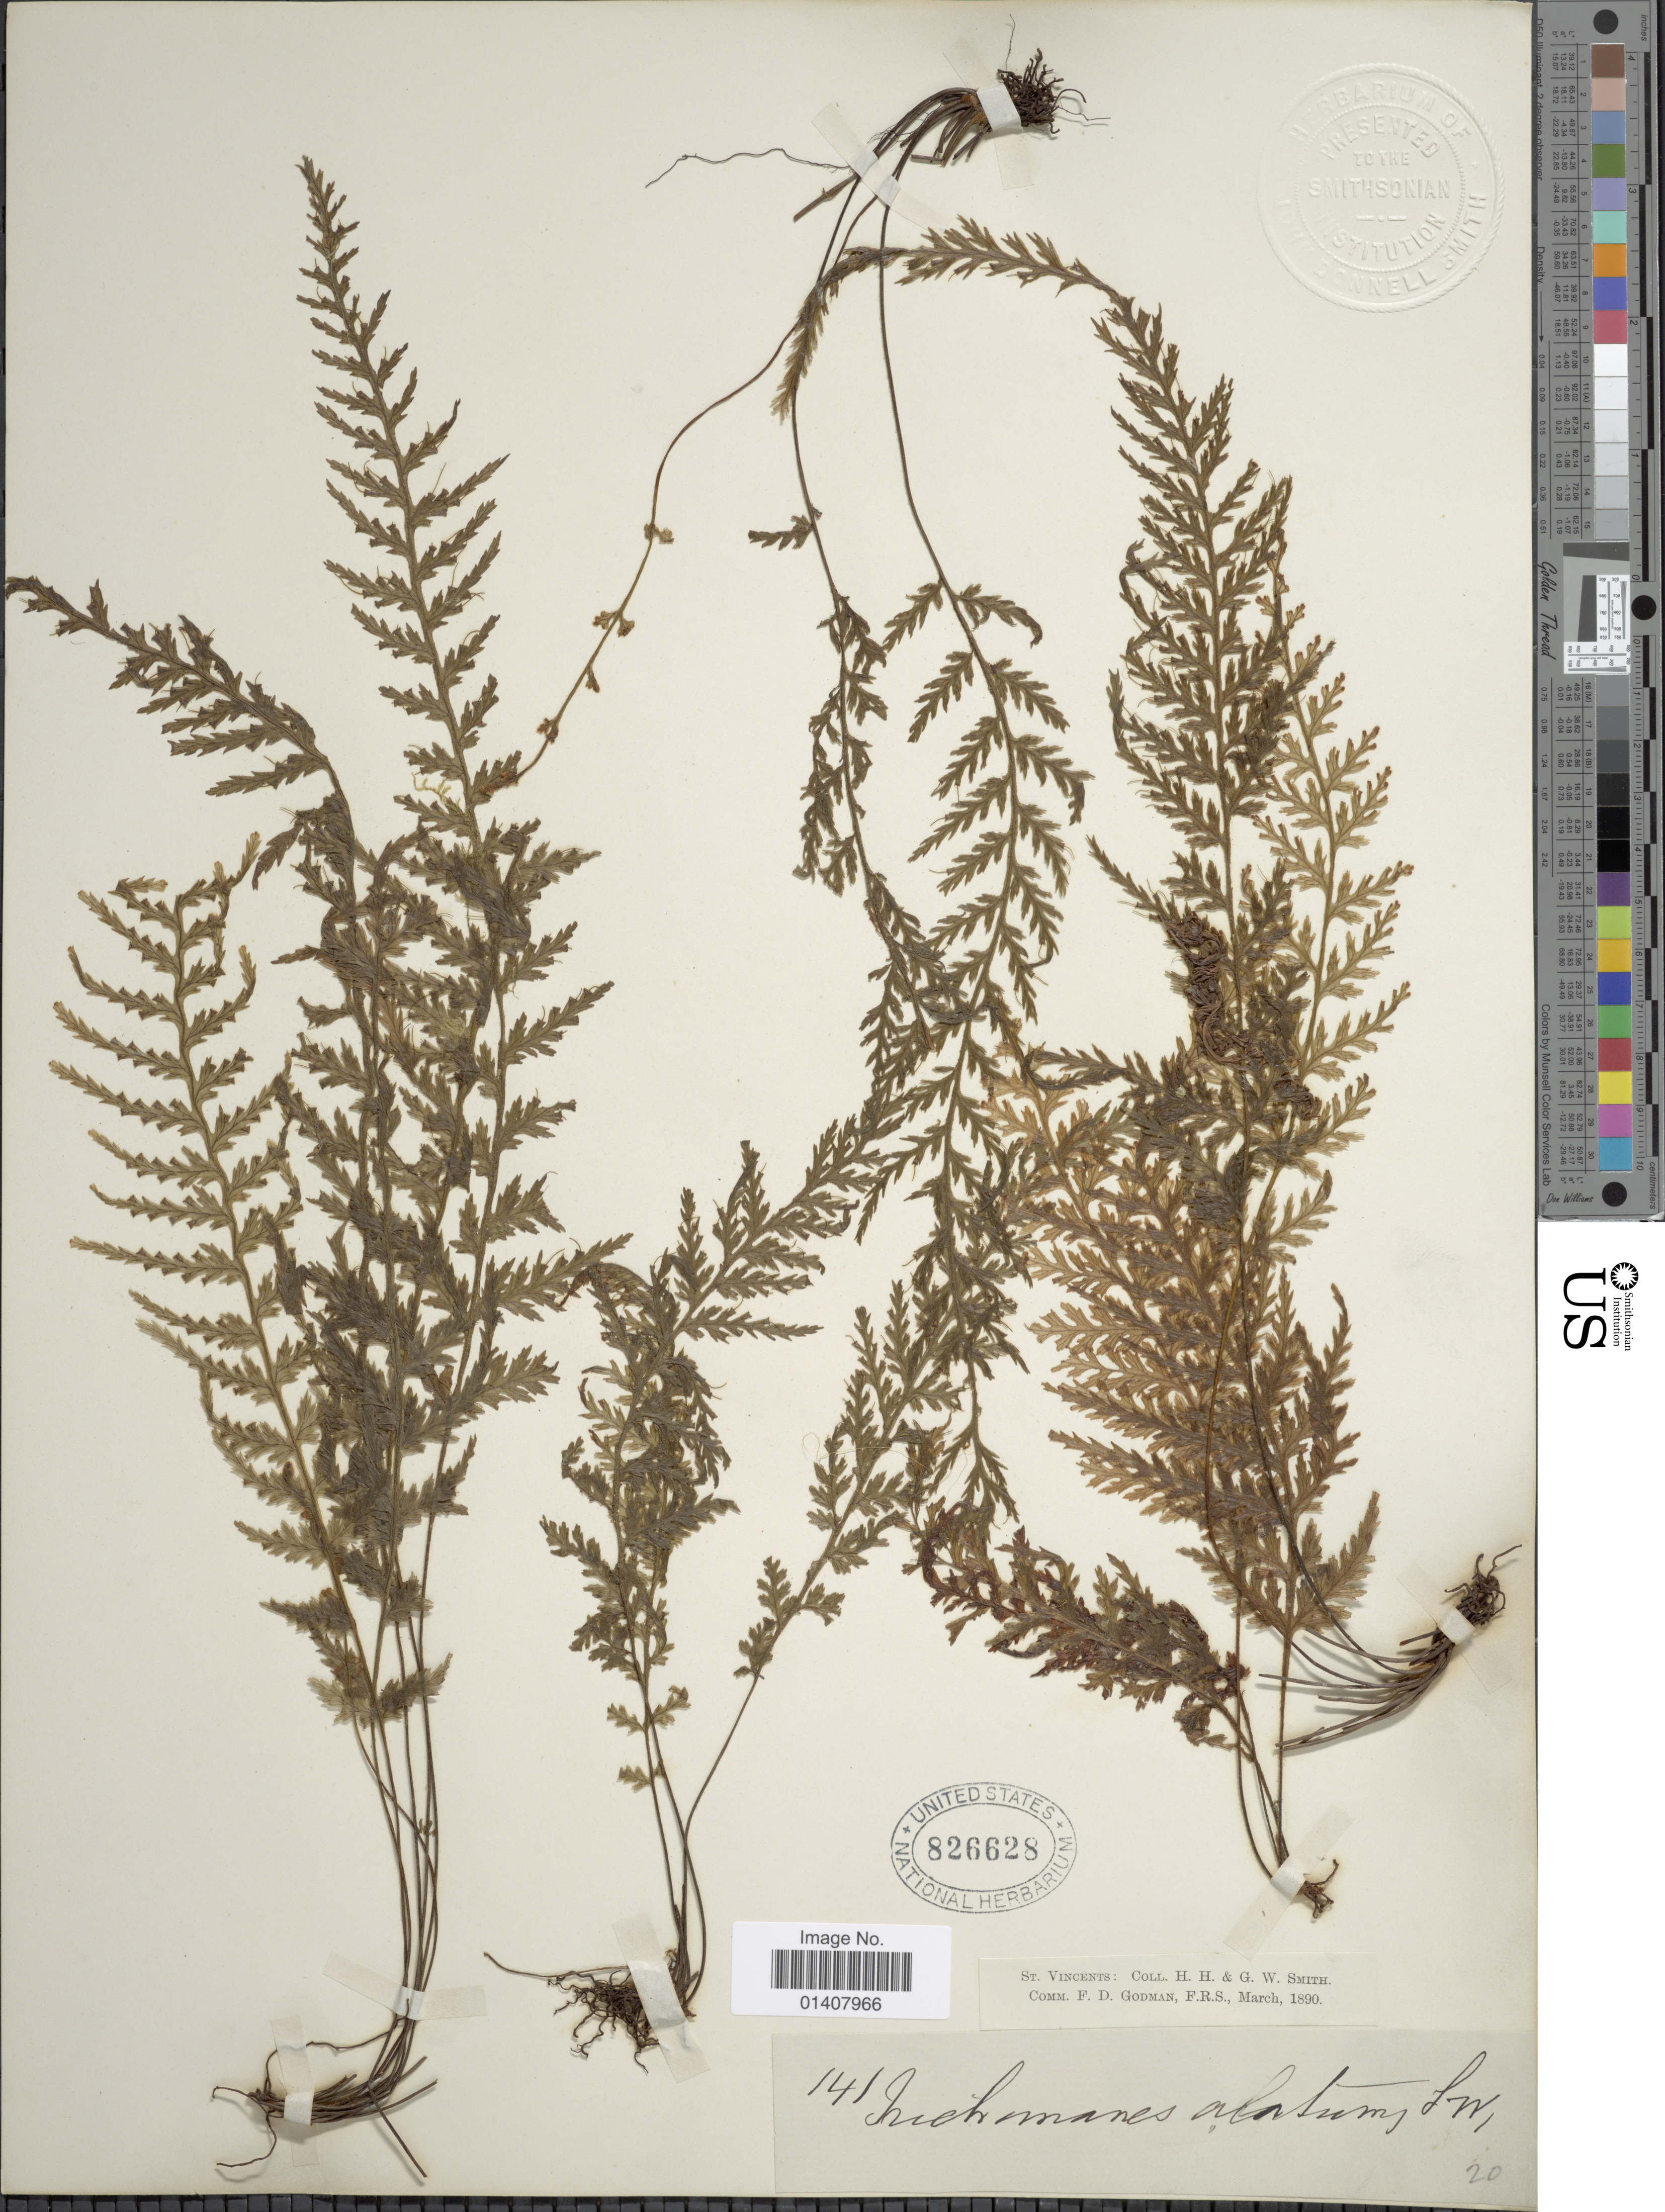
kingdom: Plantae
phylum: Tracheophyta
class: Polypodiopsida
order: Hymenophyllales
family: Hymenophyllaceae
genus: Trichomanes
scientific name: Trichomanes alatum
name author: Sw.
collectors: H. H. Smith & G. Smith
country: St. Vincent - Grenadines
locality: St. Vincents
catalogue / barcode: US 826628